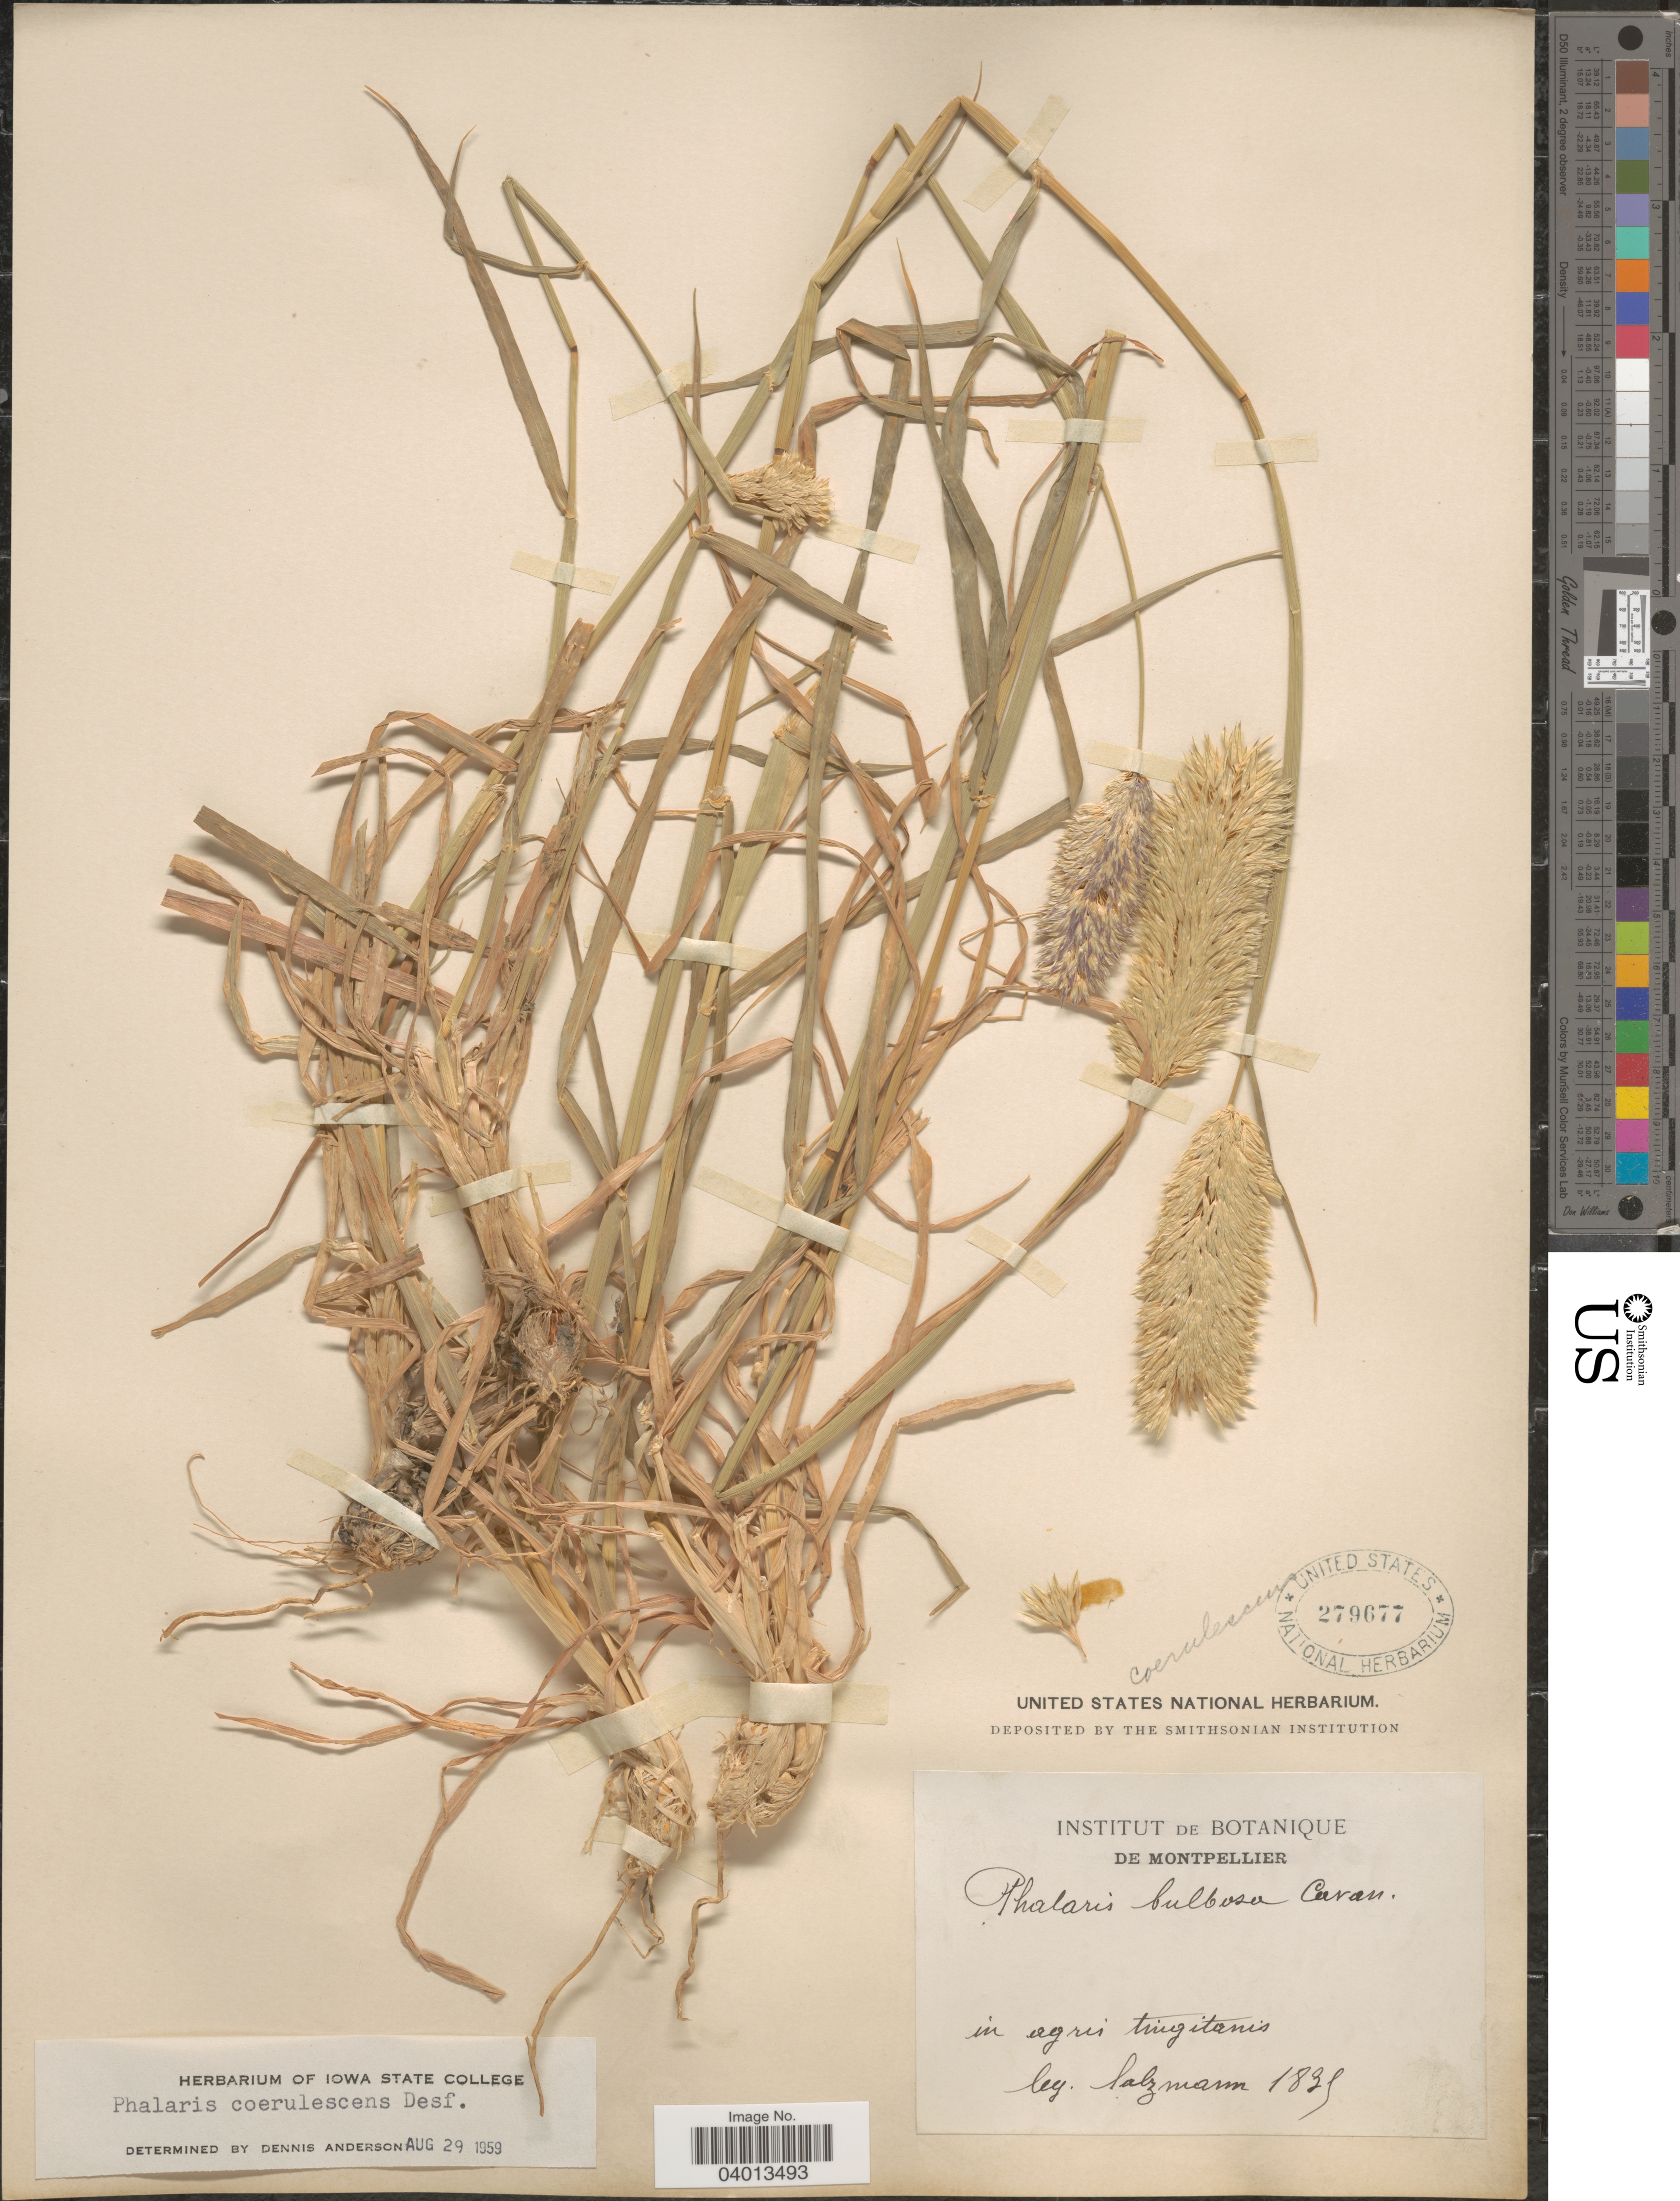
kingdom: Plantae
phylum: Tracheophyta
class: Liliopsida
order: Poales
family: Poaceae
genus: Phalaris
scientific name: Phalaris coerulescens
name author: Desf.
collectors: -- Salzmann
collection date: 1829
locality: In agris tingitanis.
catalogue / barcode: US 279677